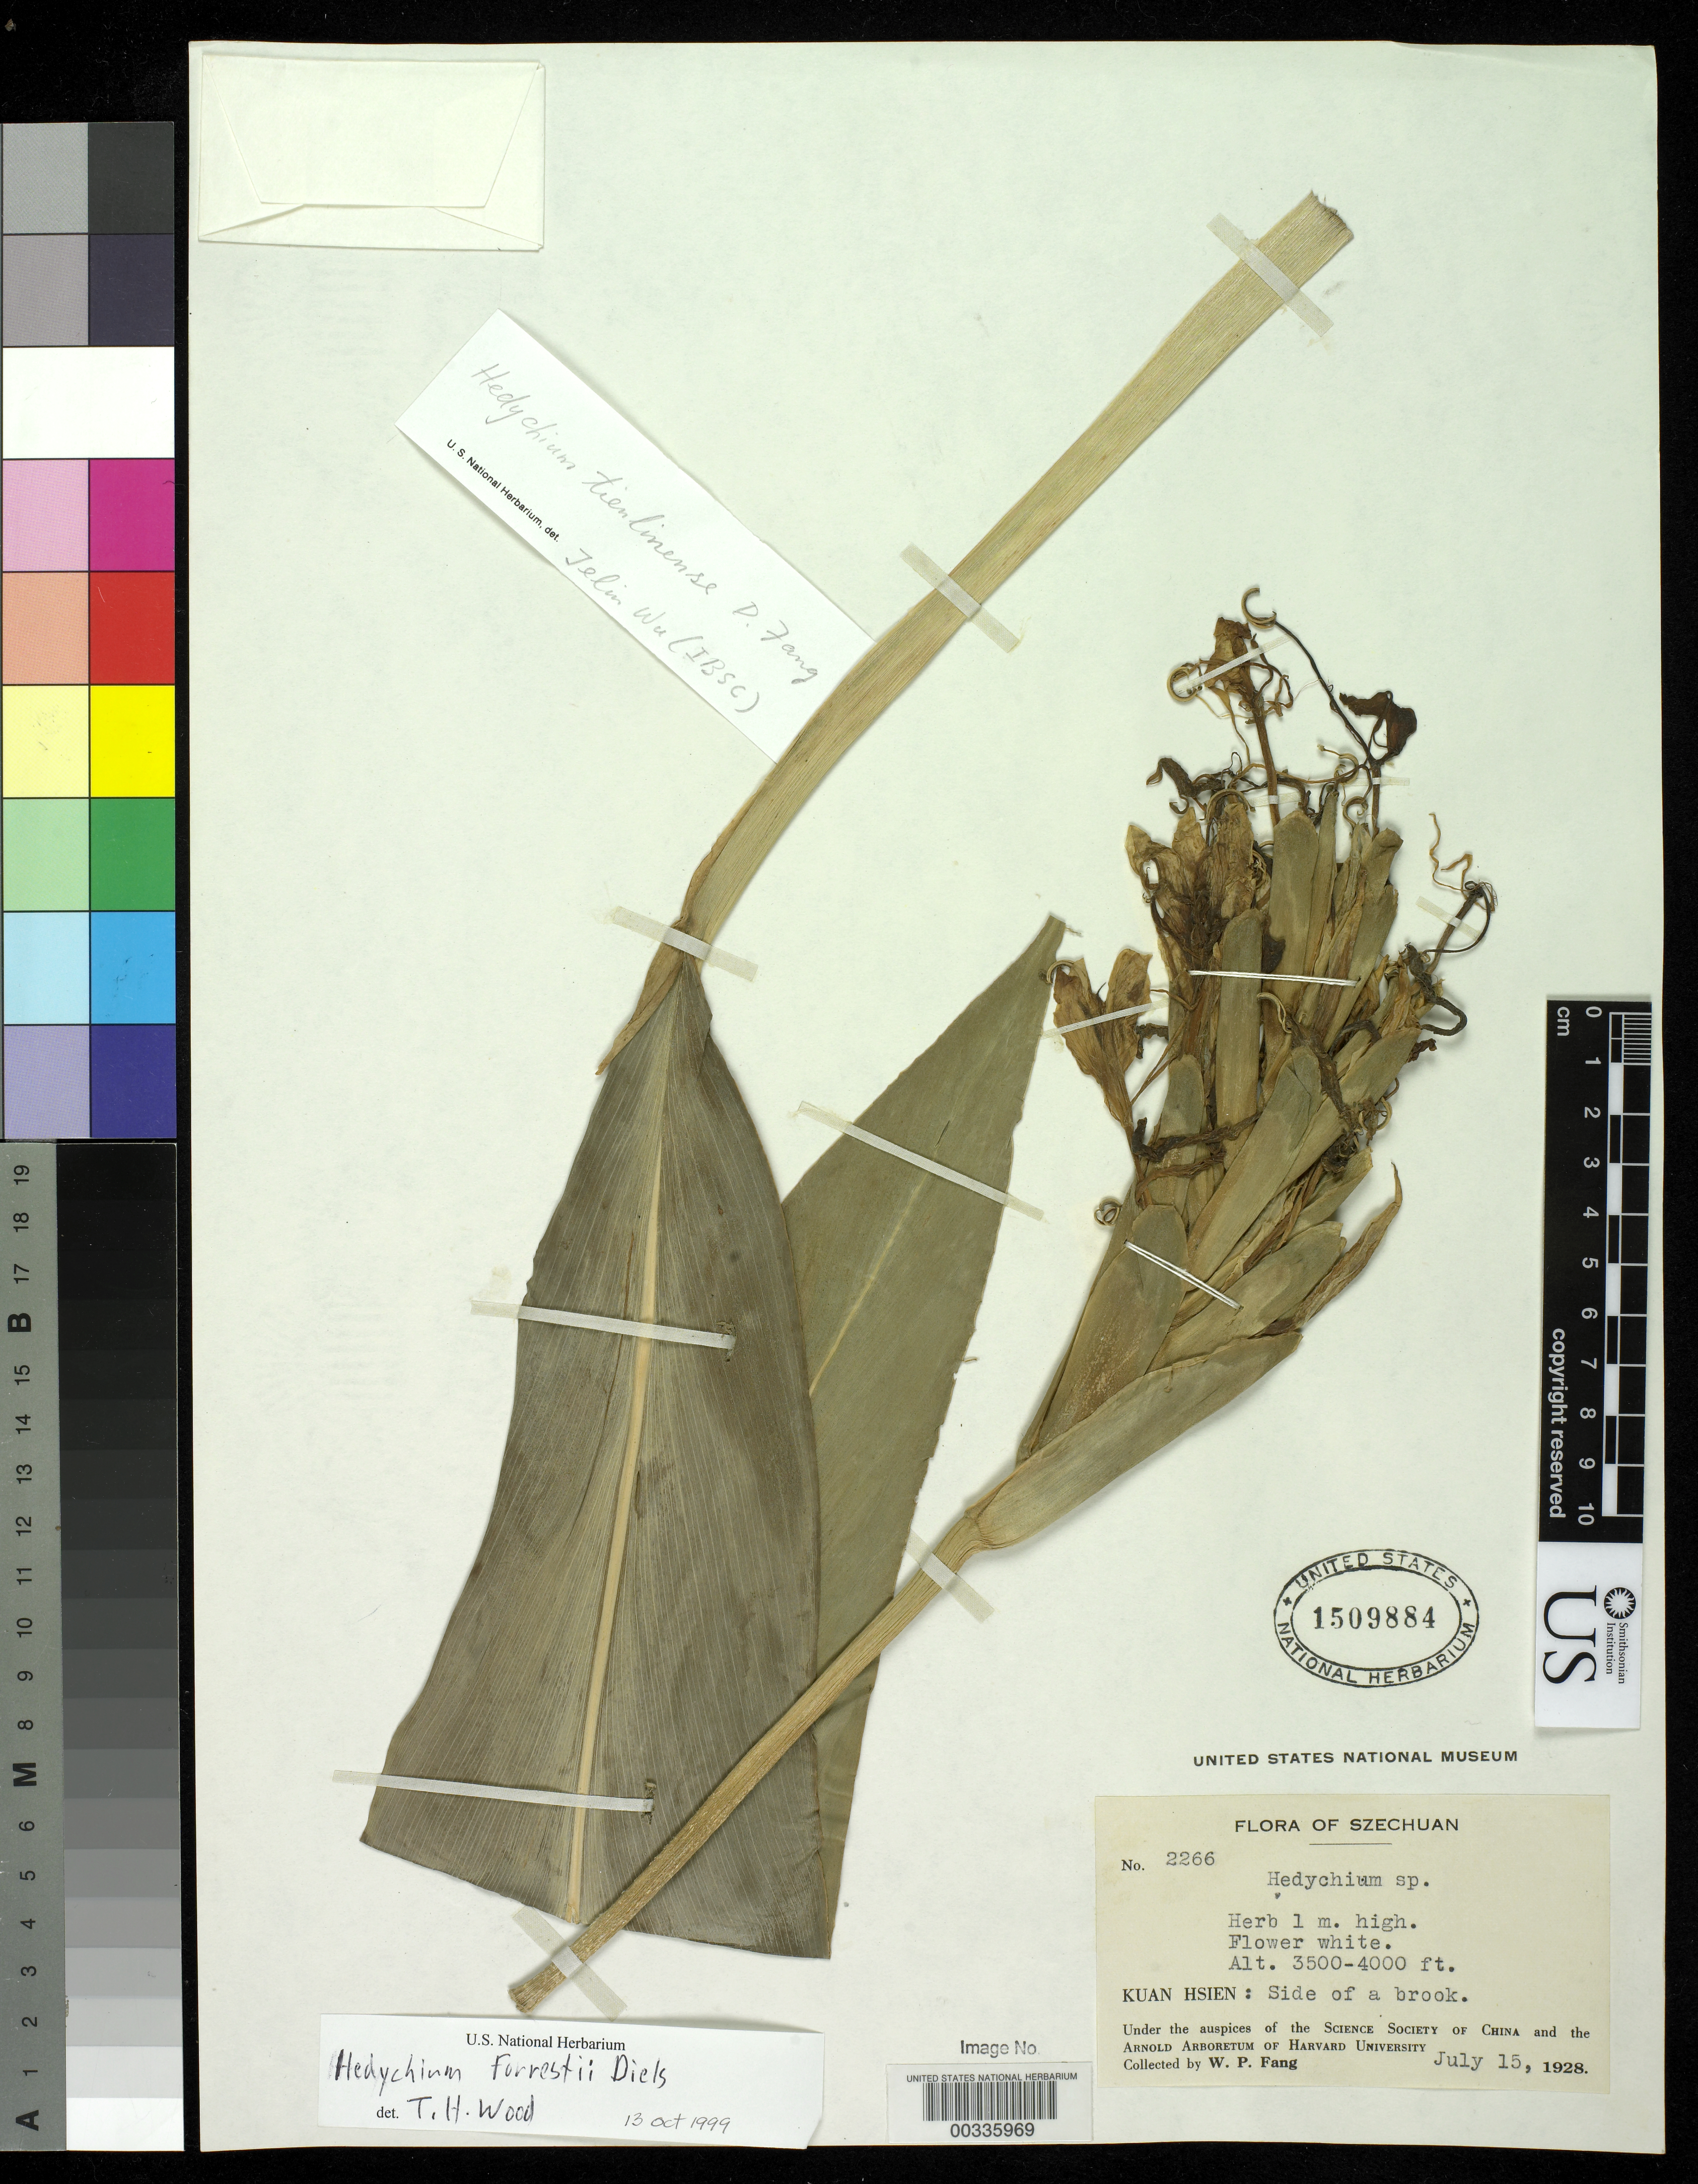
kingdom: Plantae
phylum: Tracheophyta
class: Liliopsida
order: Zingiberales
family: Zingiberaceae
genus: Hedychium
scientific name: Hedychium forrestii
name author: Diels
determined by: Wu, Te-Ling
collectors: W. P. Fang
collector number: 2266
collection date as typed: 15 Jul 1928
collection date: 1928-07-15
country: China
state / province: Sichuan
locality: Flora of szechuan, kuan hsien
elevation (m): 1067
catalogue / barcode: US 1509884